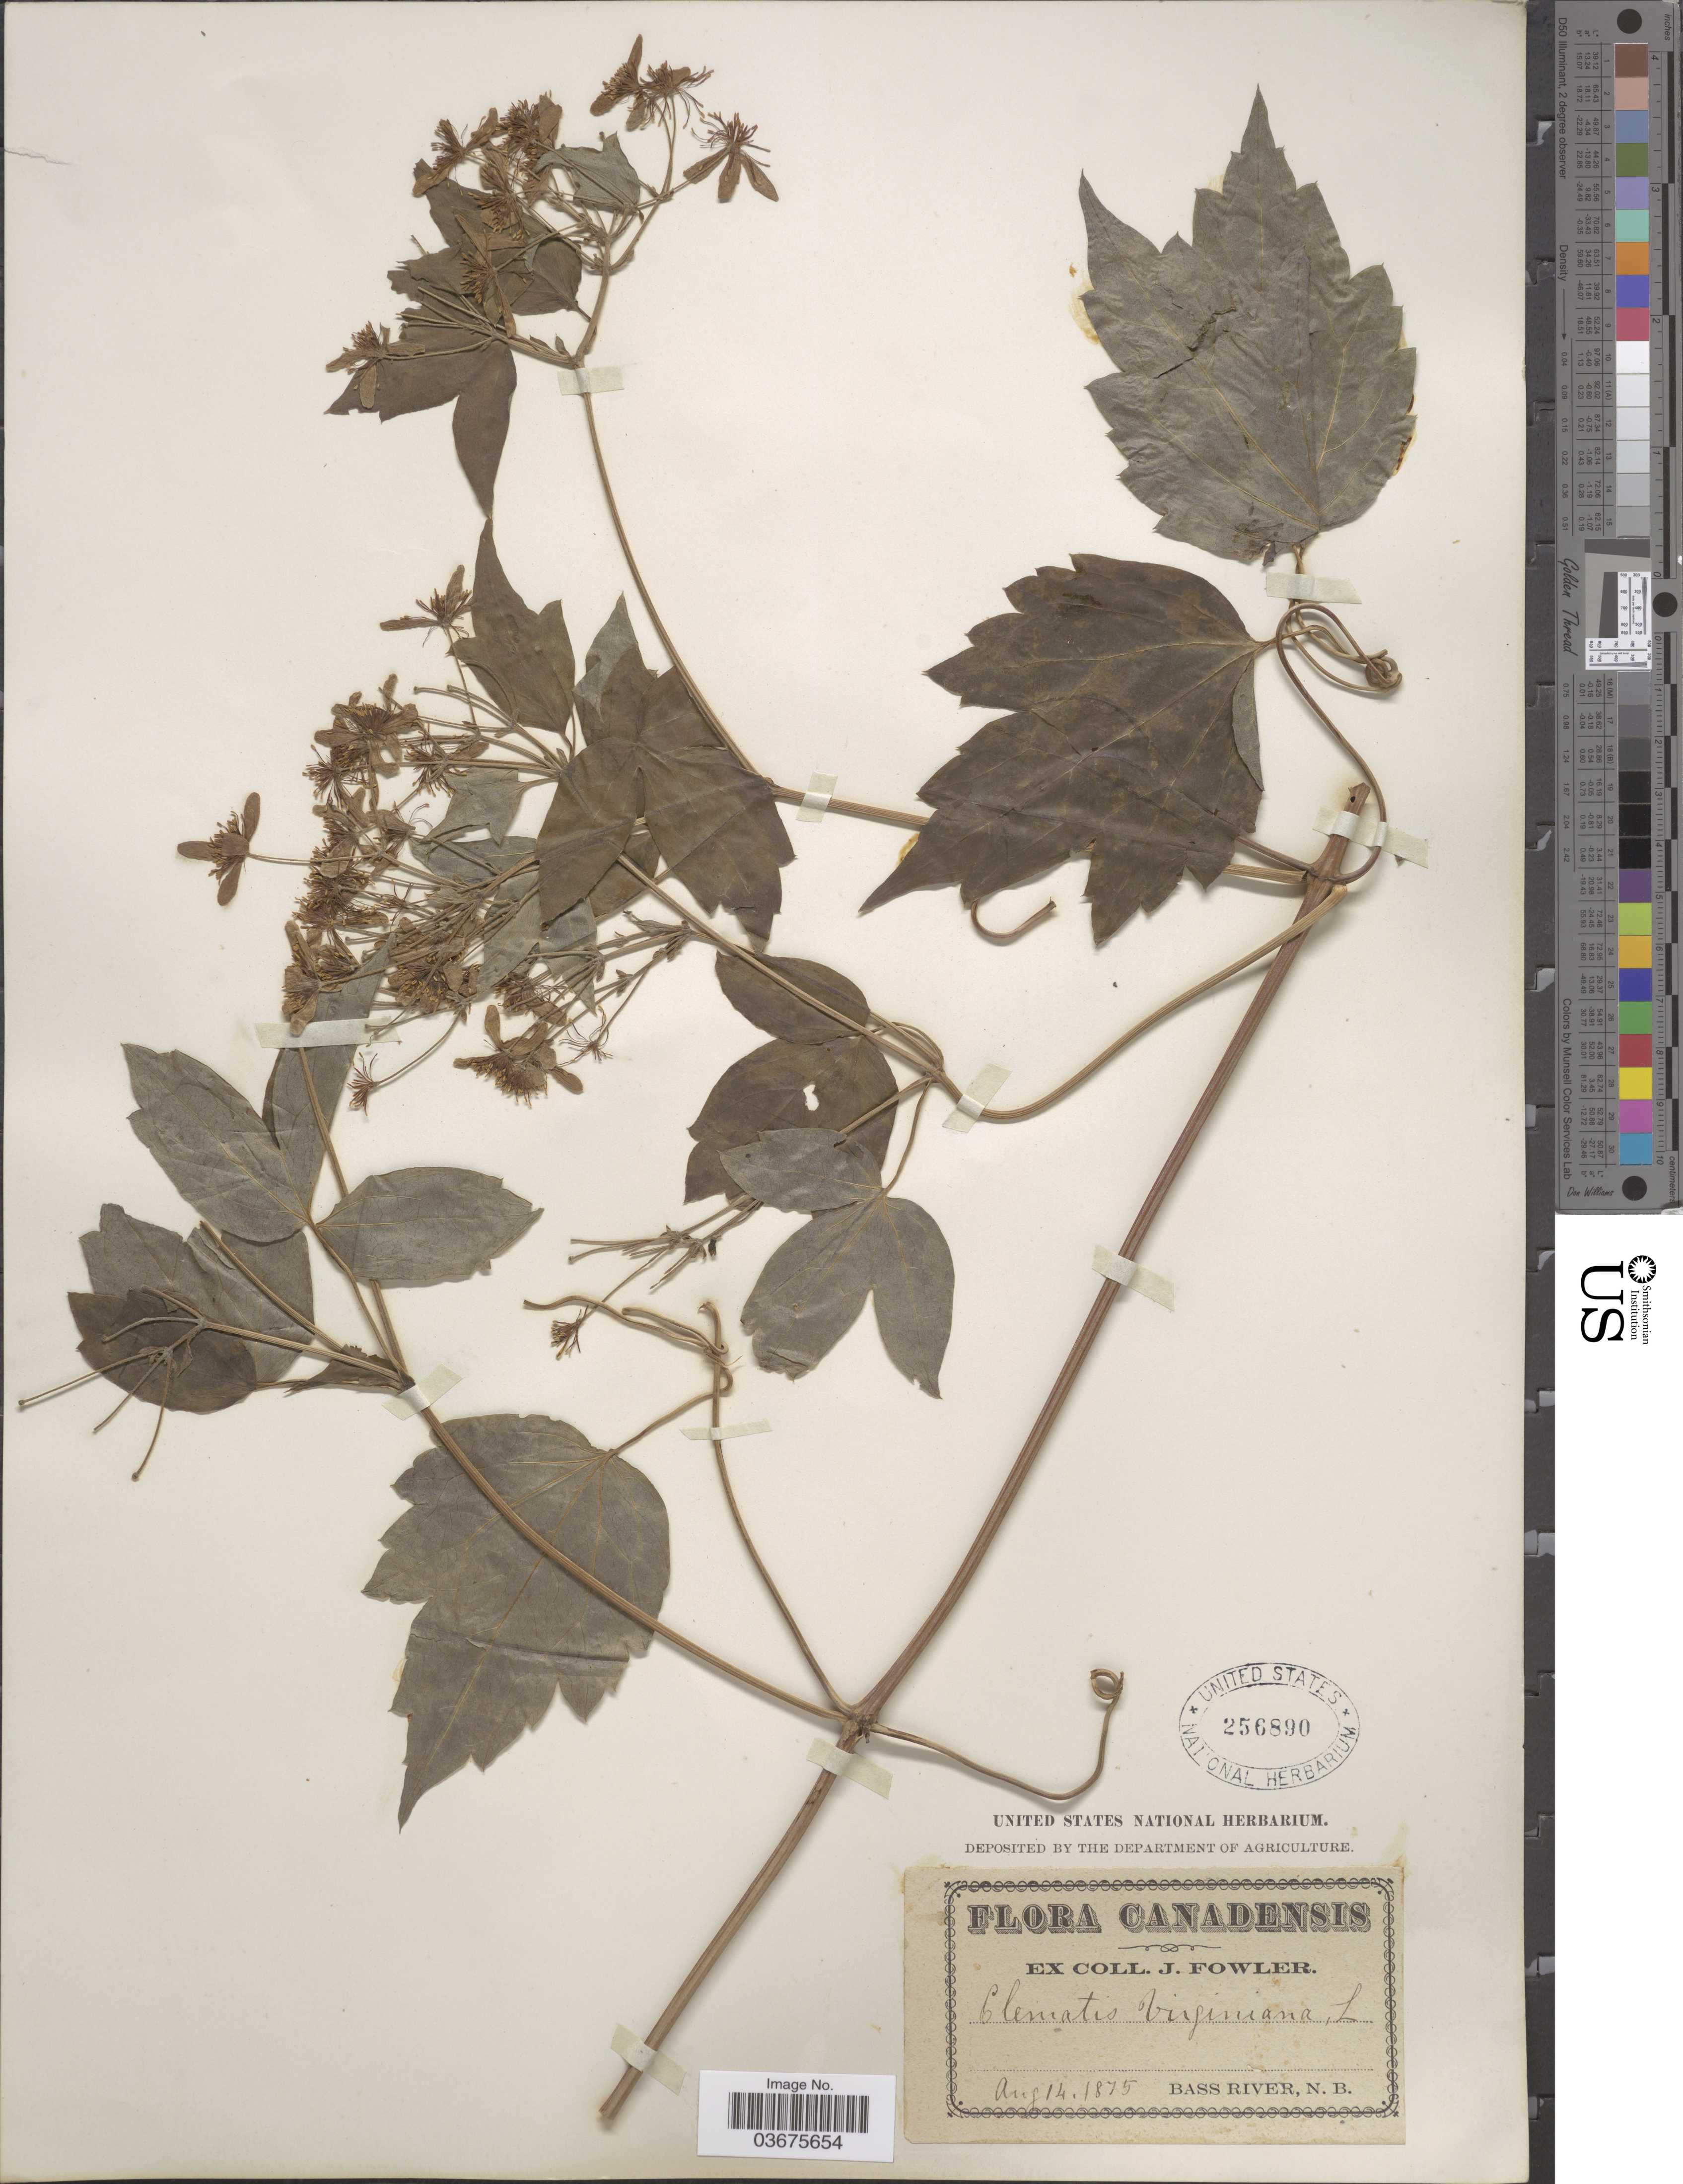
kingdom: Plantae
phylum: Tracheophyta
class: Magnoliopsida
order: Ranunculales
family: Ranunculaceae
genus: Clematis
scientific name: Clematis virginiana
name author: L.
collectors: ex herb. J. Fowler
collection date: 1875-08-14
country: Canada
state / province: New Brunswick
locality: Bass River.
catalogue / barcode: US 256890